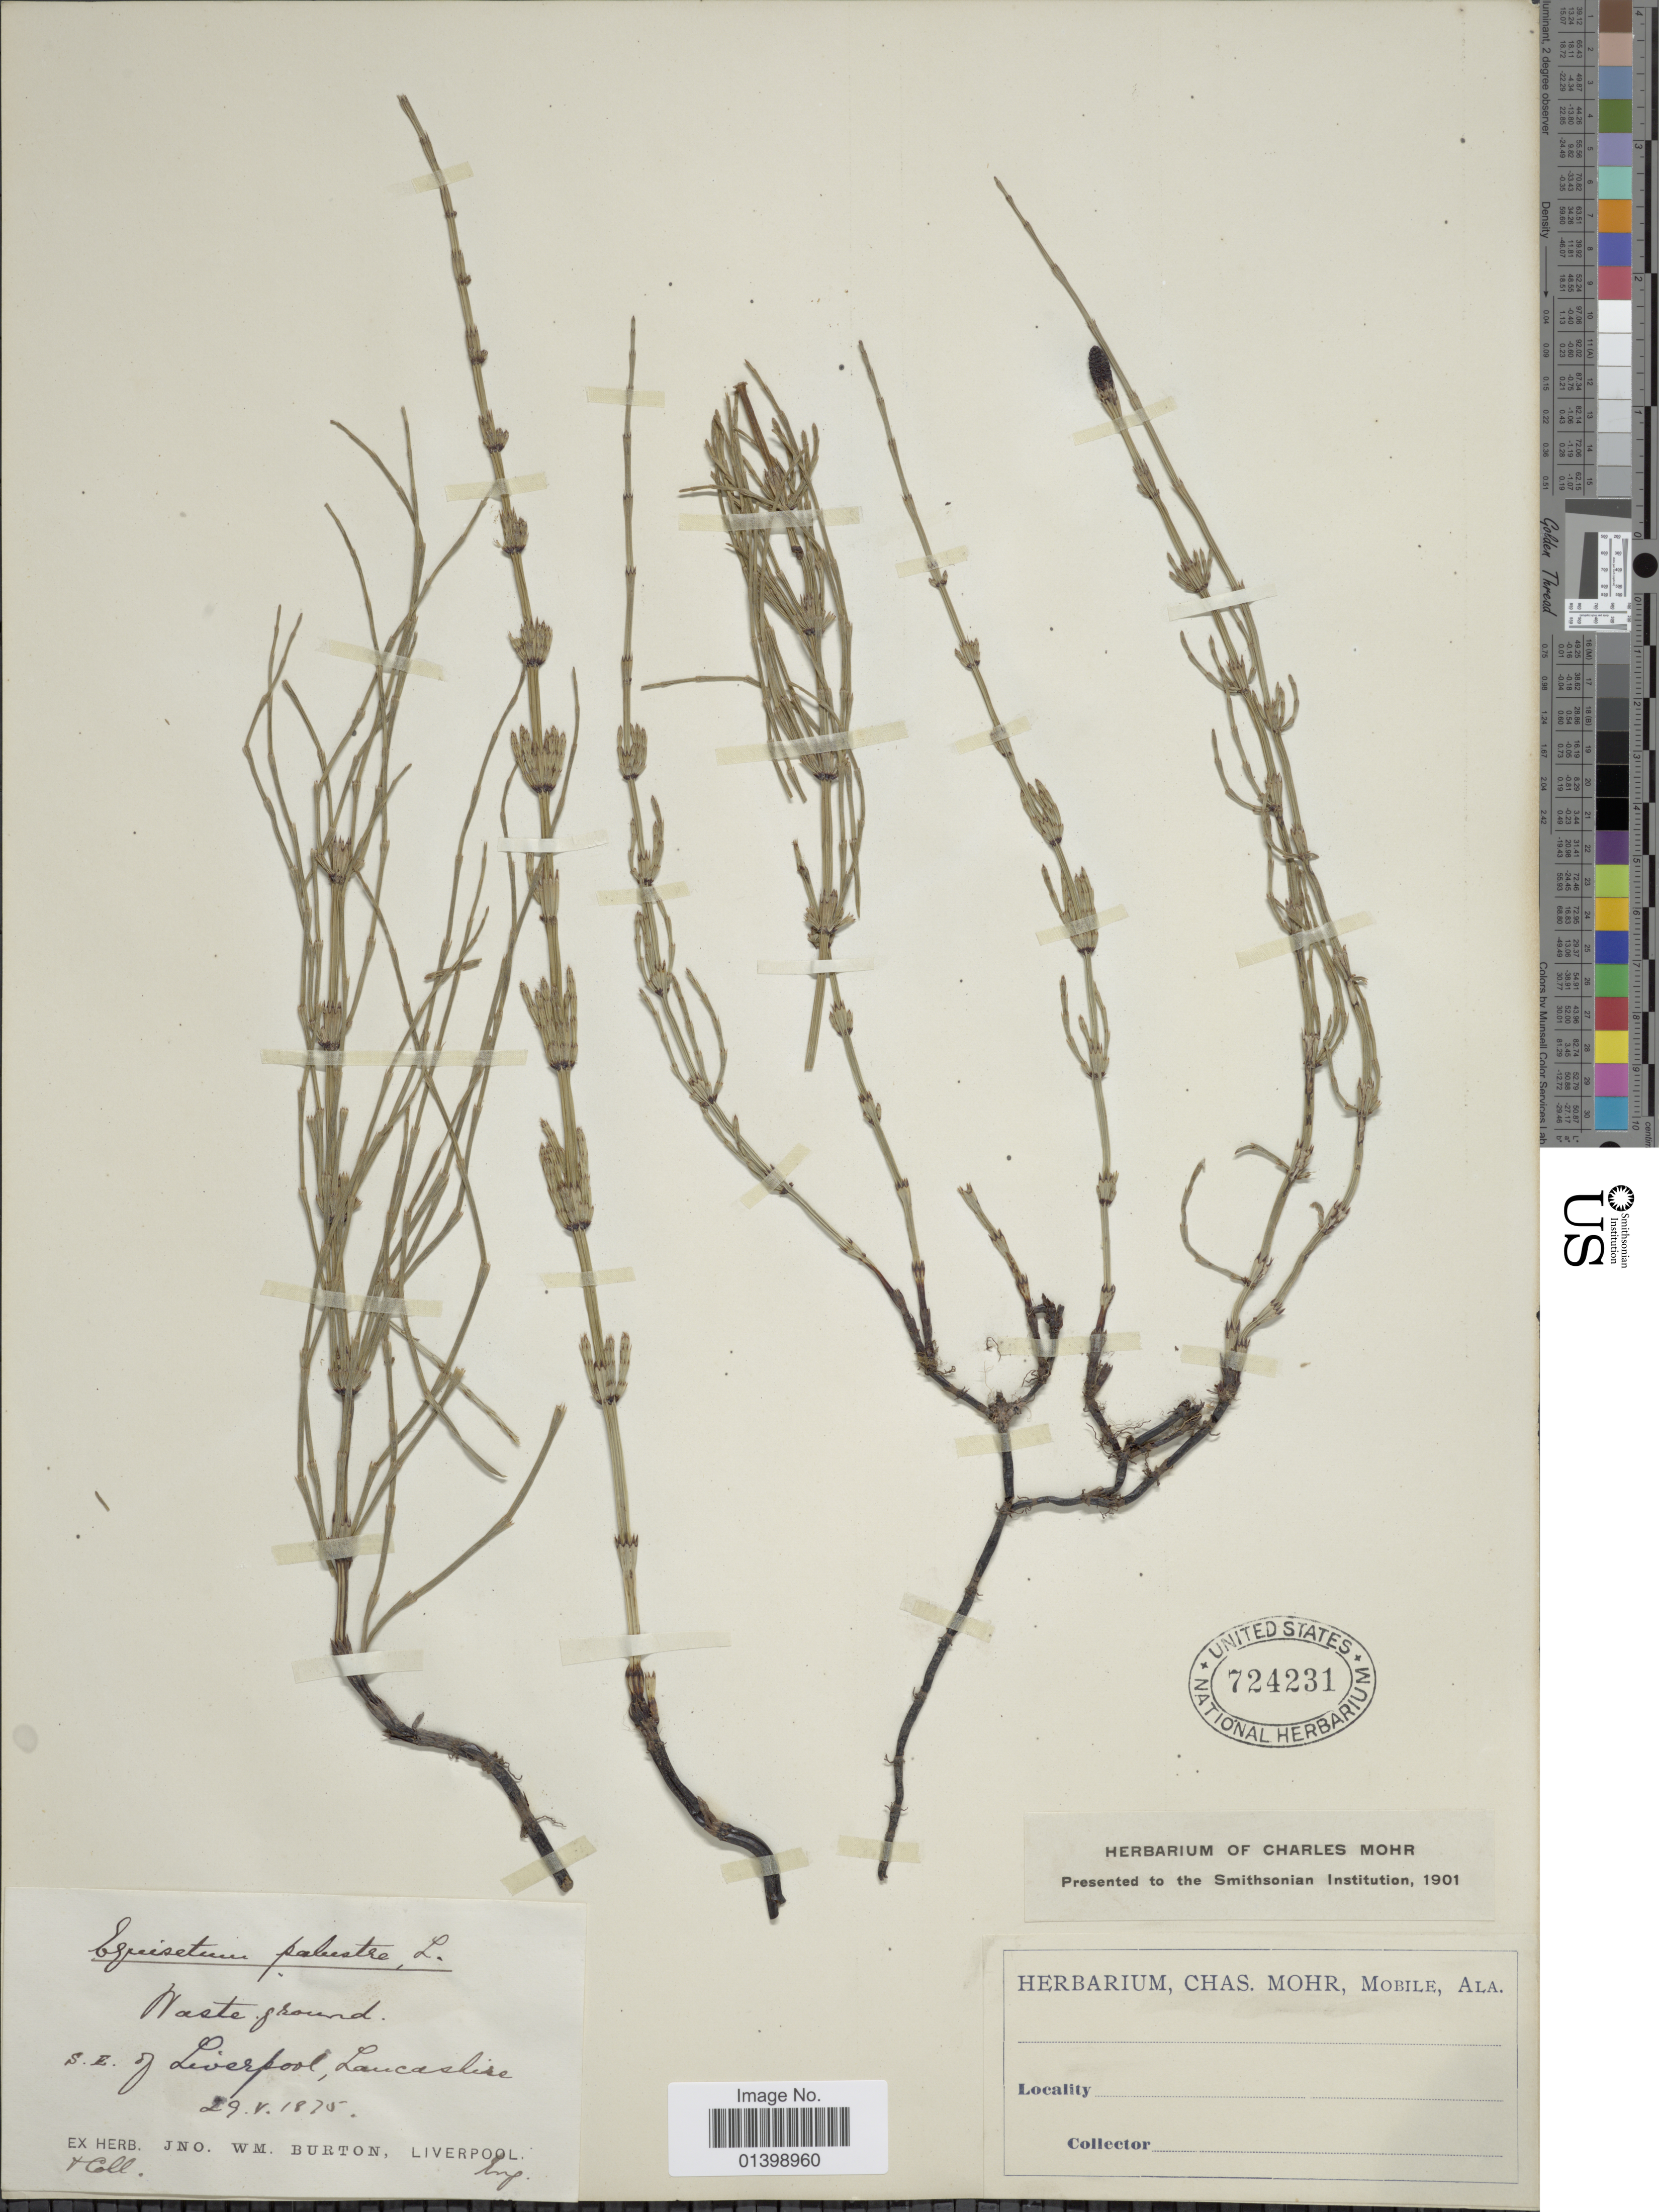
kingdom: Plantae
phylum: Tracheophyta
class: Polypodiopsida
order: Equisetales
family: Equisetaceae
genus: Equisetum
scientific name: Equisetum palustre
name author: L.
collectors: J. Burton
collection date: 1875-05-29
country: United Kingdom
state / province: England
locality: S.E. of Liverpool, Lancashire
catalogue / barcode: US 724231